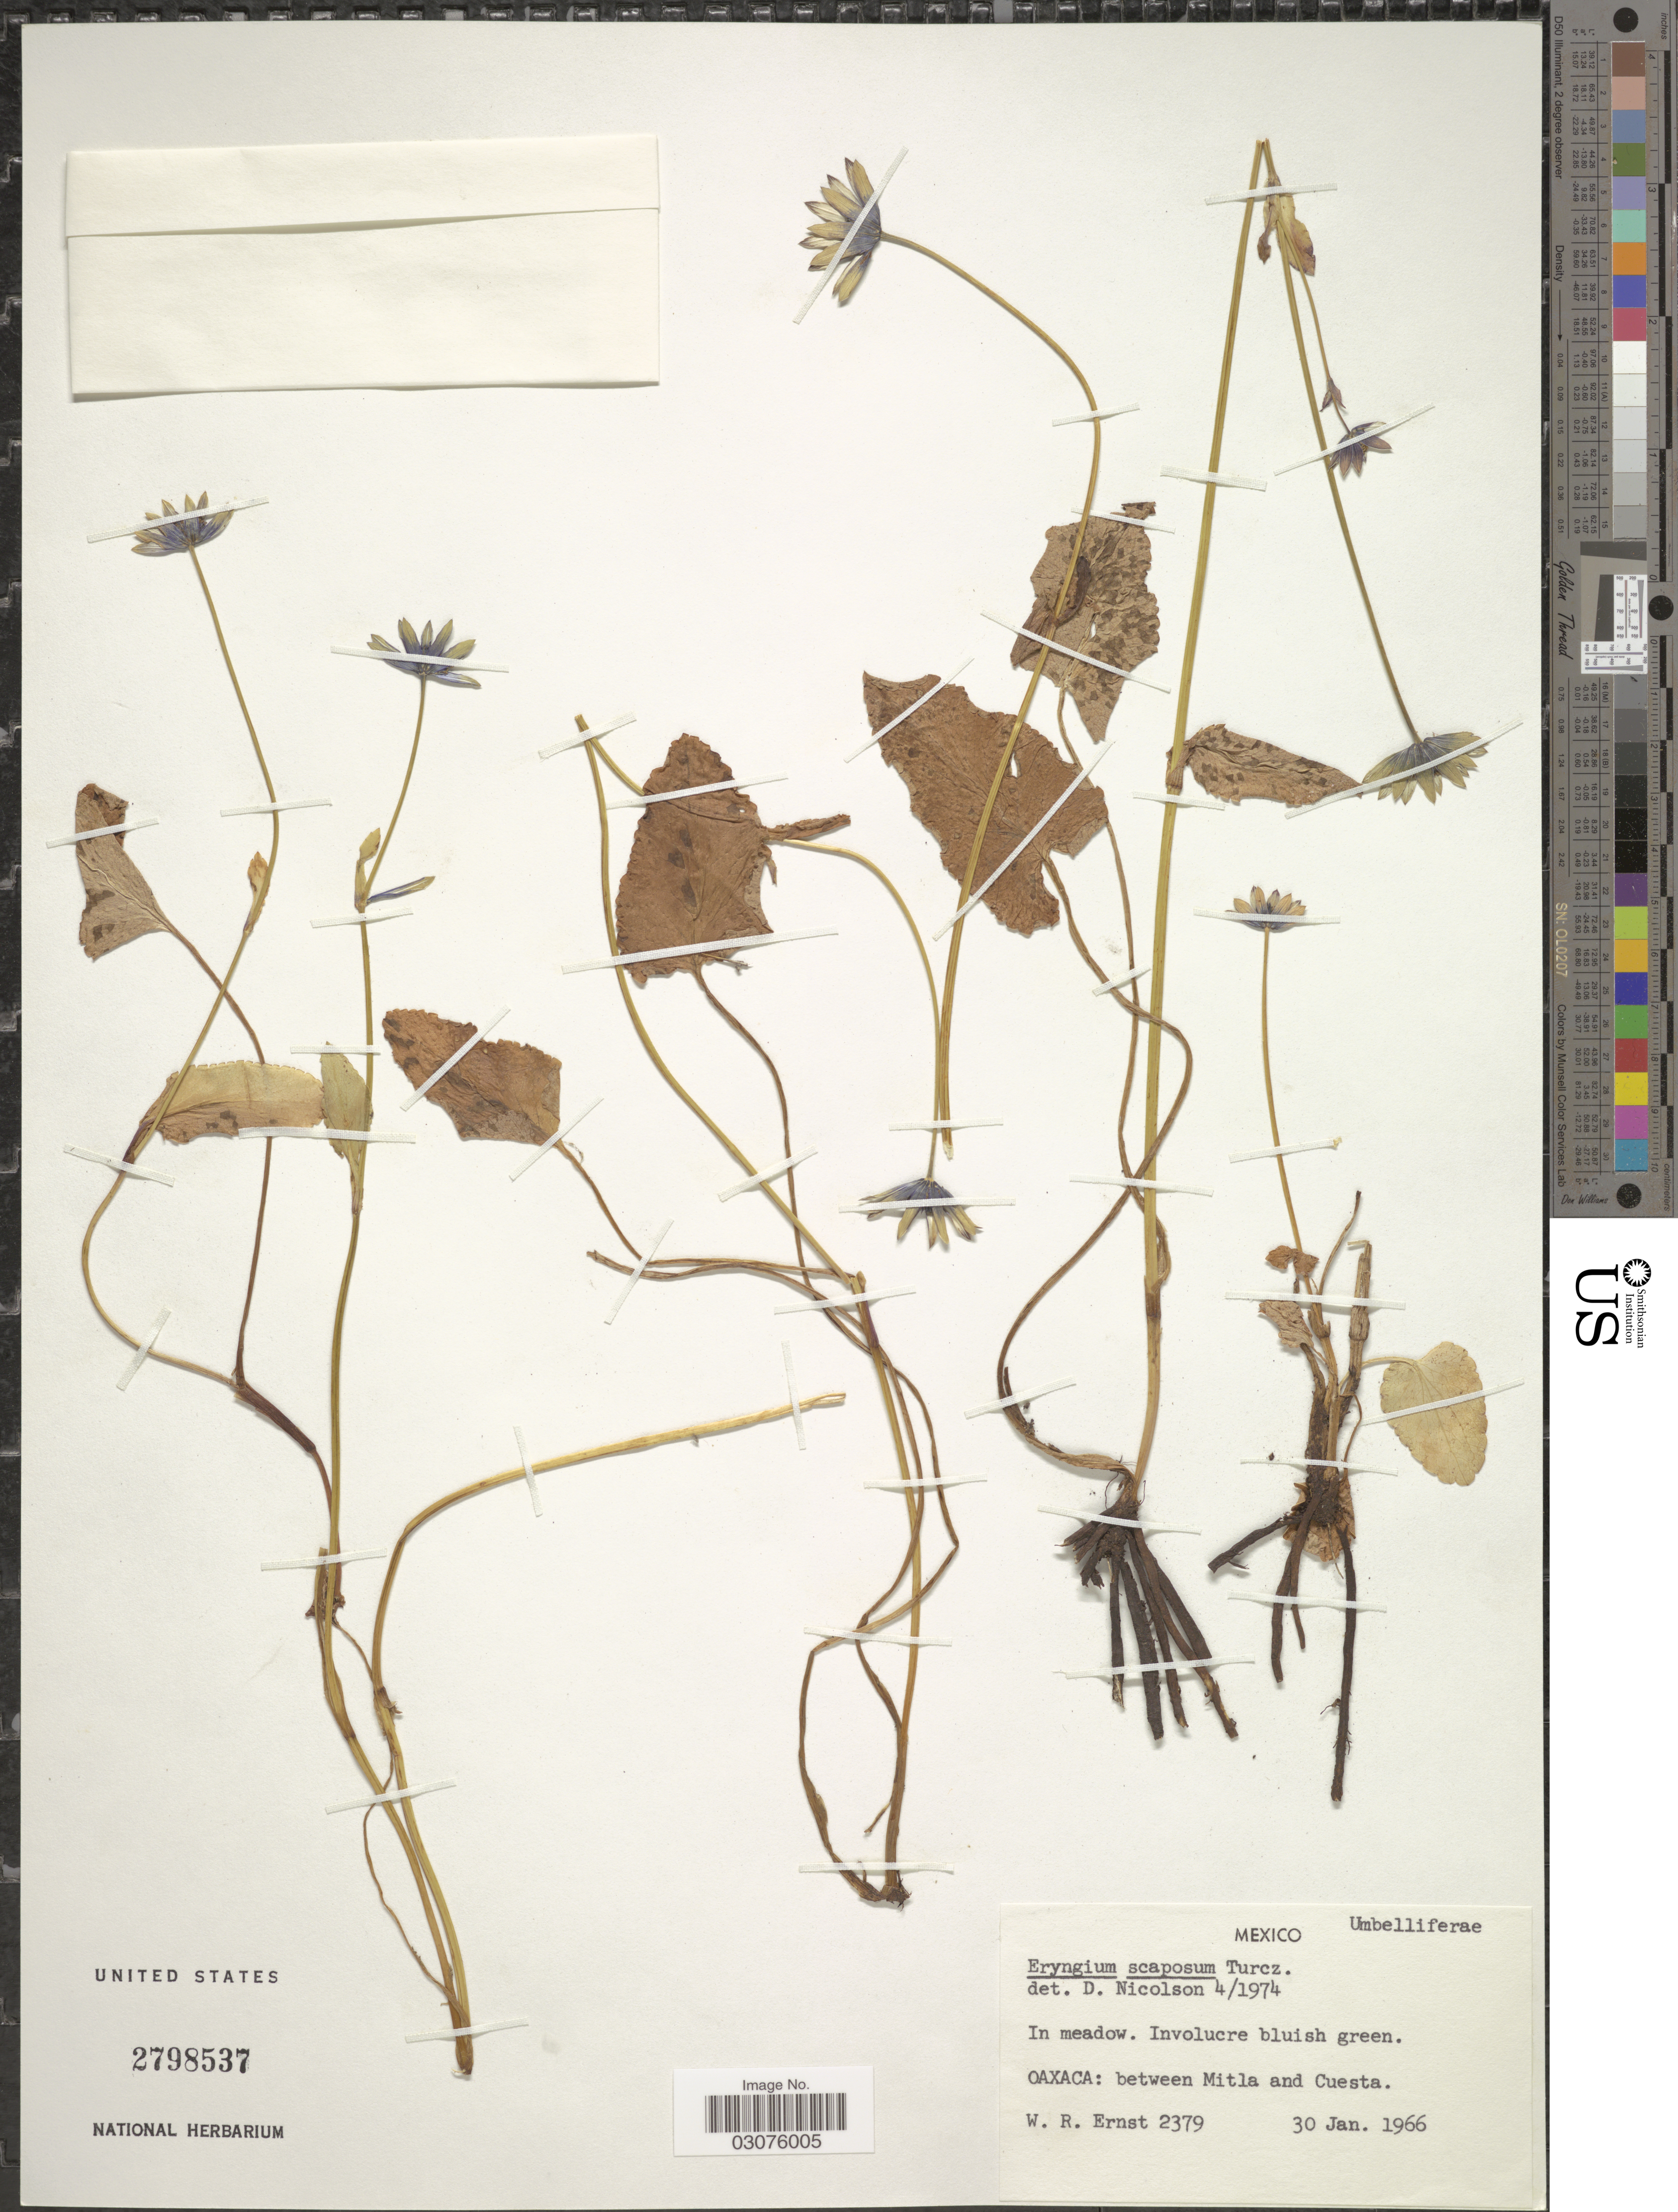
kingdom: Plantae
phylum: Tracheophyta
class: Magnoliopsida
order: Apiales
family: Apiaceae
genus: Eryngium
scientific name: Eryngium scaposum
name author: Turcz.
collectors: W. R. Ernst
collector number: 2379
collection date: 1966-01-30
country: Mexico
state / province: Oaxaca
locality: Oaxaca: between Mitla and Cuesta.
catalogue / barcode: US 2798537